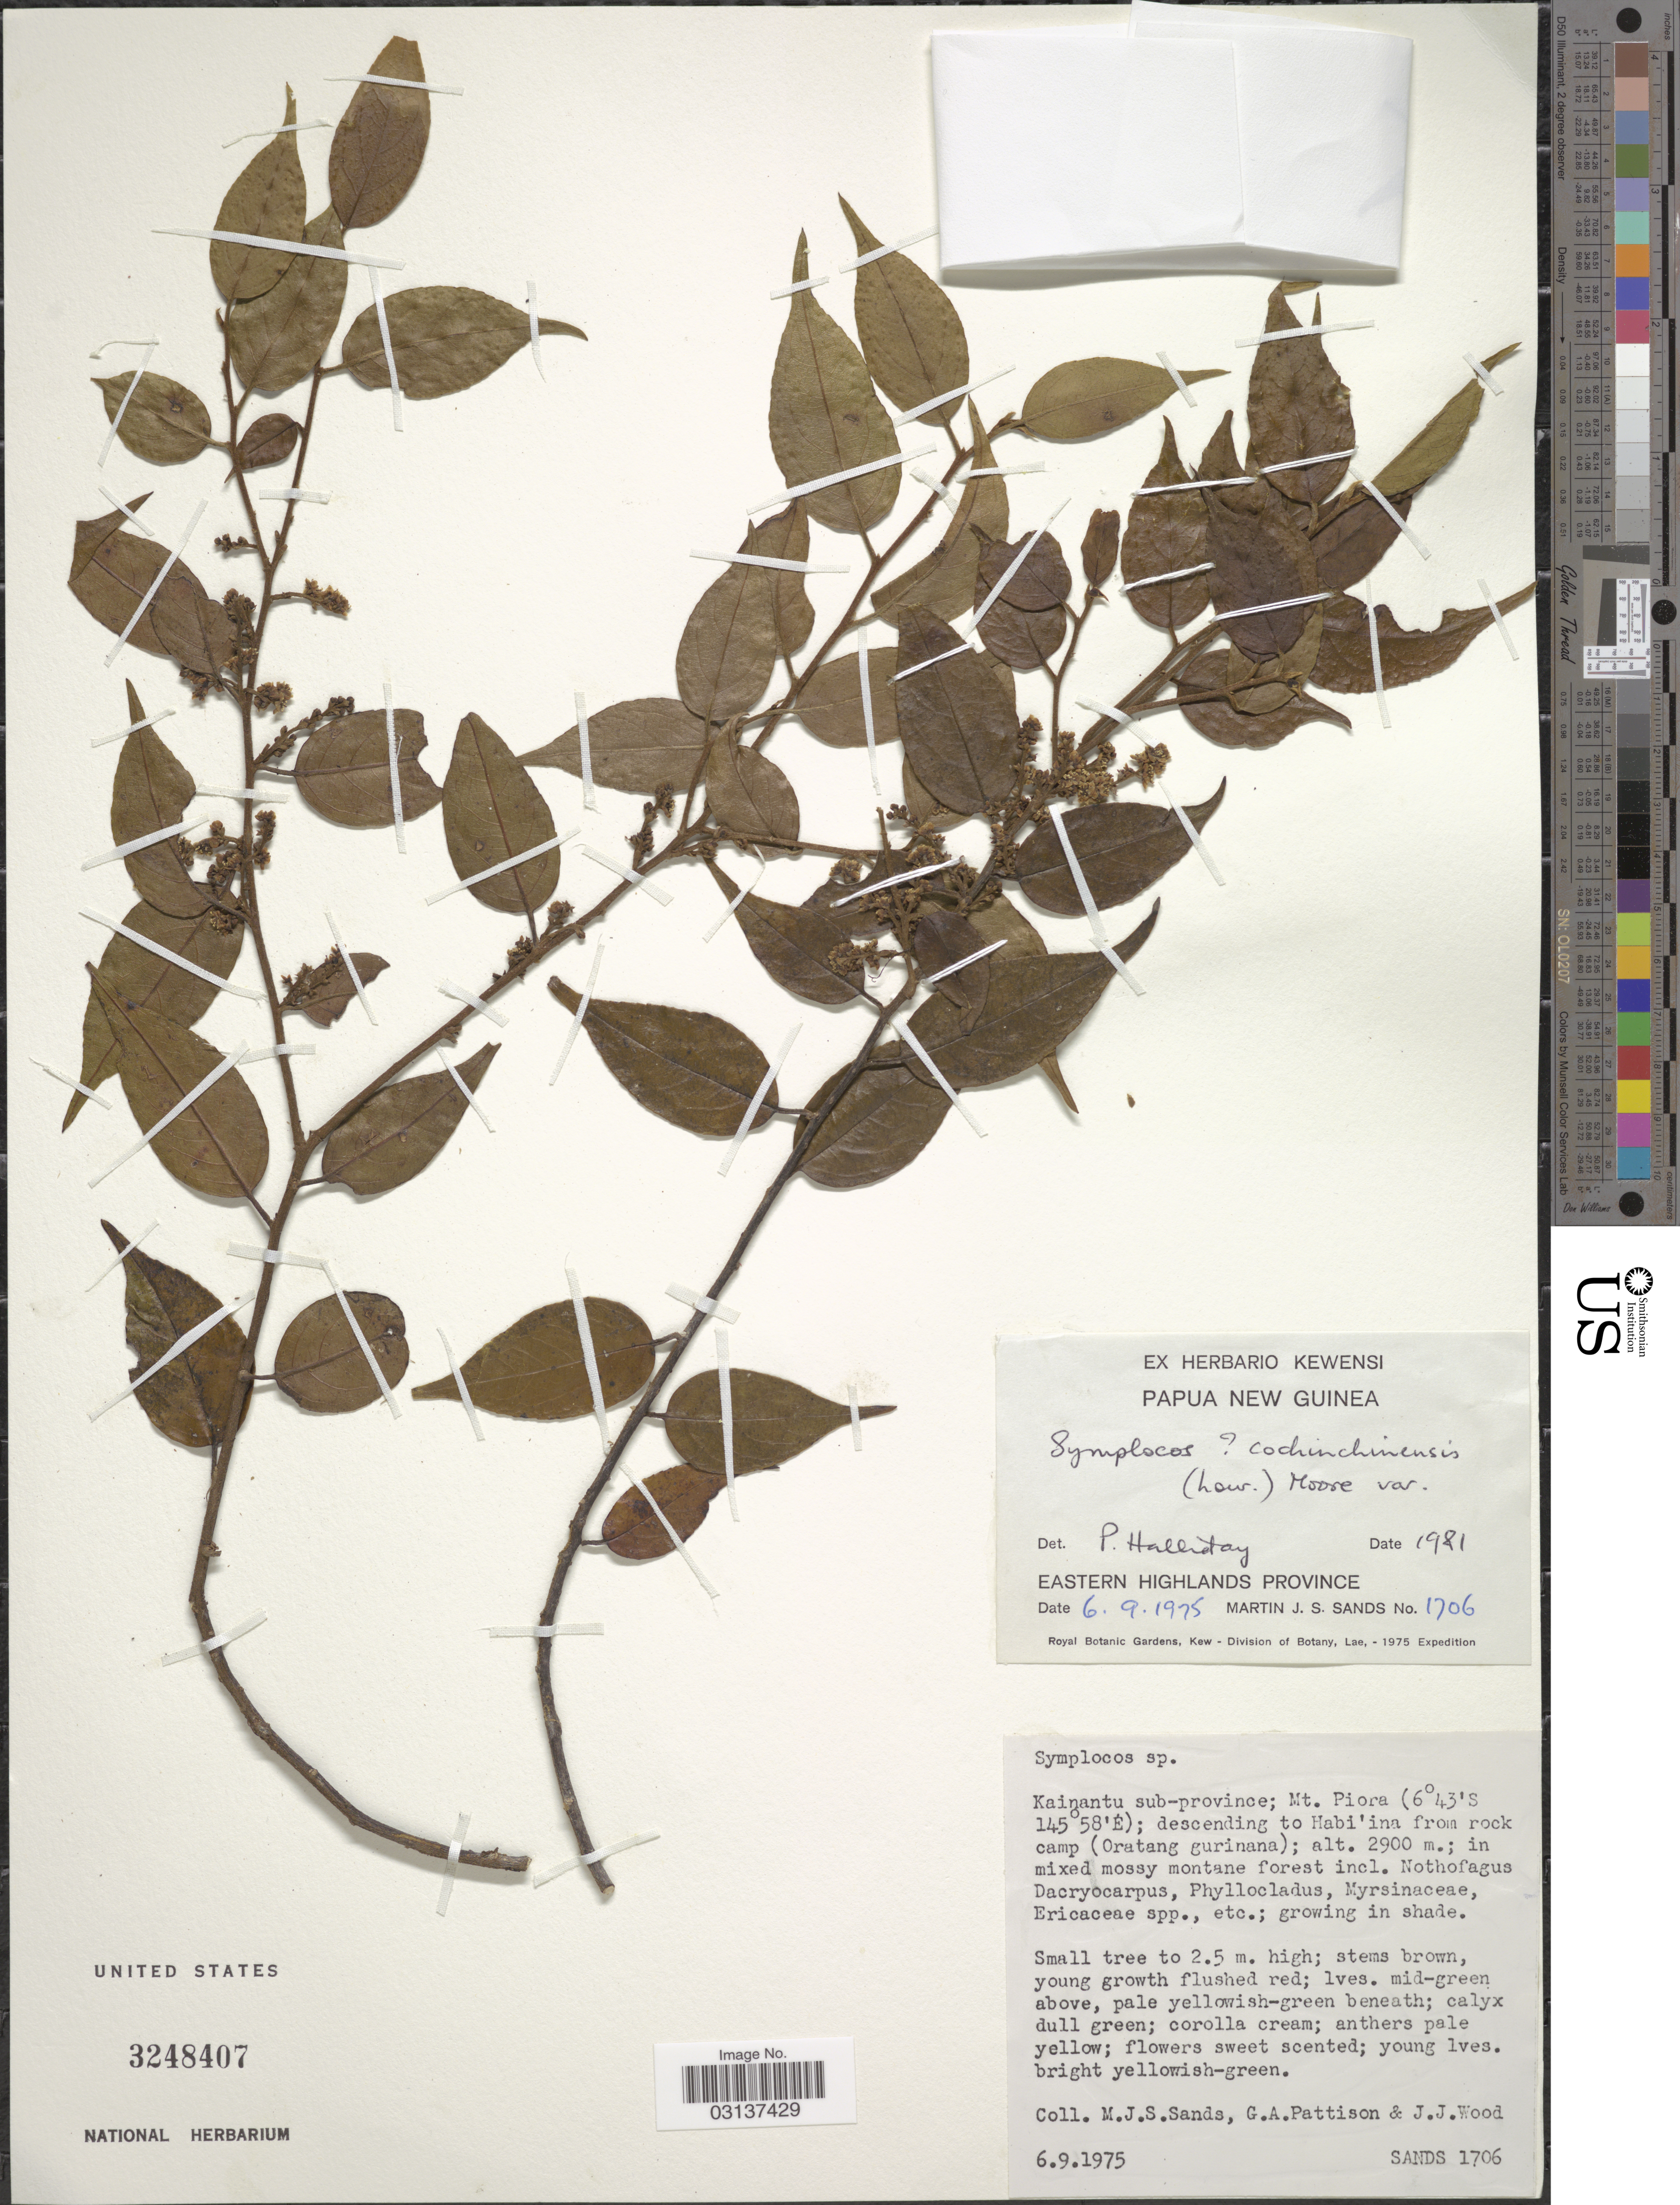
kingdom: Plantae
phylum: Tracheophyta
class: Magnoliopsida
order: Ericales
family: Symplocaceae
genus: Symplocos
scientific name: Symplocos cochinchinensis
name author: (Lour.) S. Moore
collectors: M. Sands, G. Pattison & J. Wood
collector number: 1706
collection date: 1975-09-06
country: Papua New Guinea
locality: Eastern Highlands Province, Kainantu sub-province; Mt. Piora, descending to Habi'ina from rock camp (Oratang gurinana).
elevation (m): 2900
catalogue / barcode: US 3248407